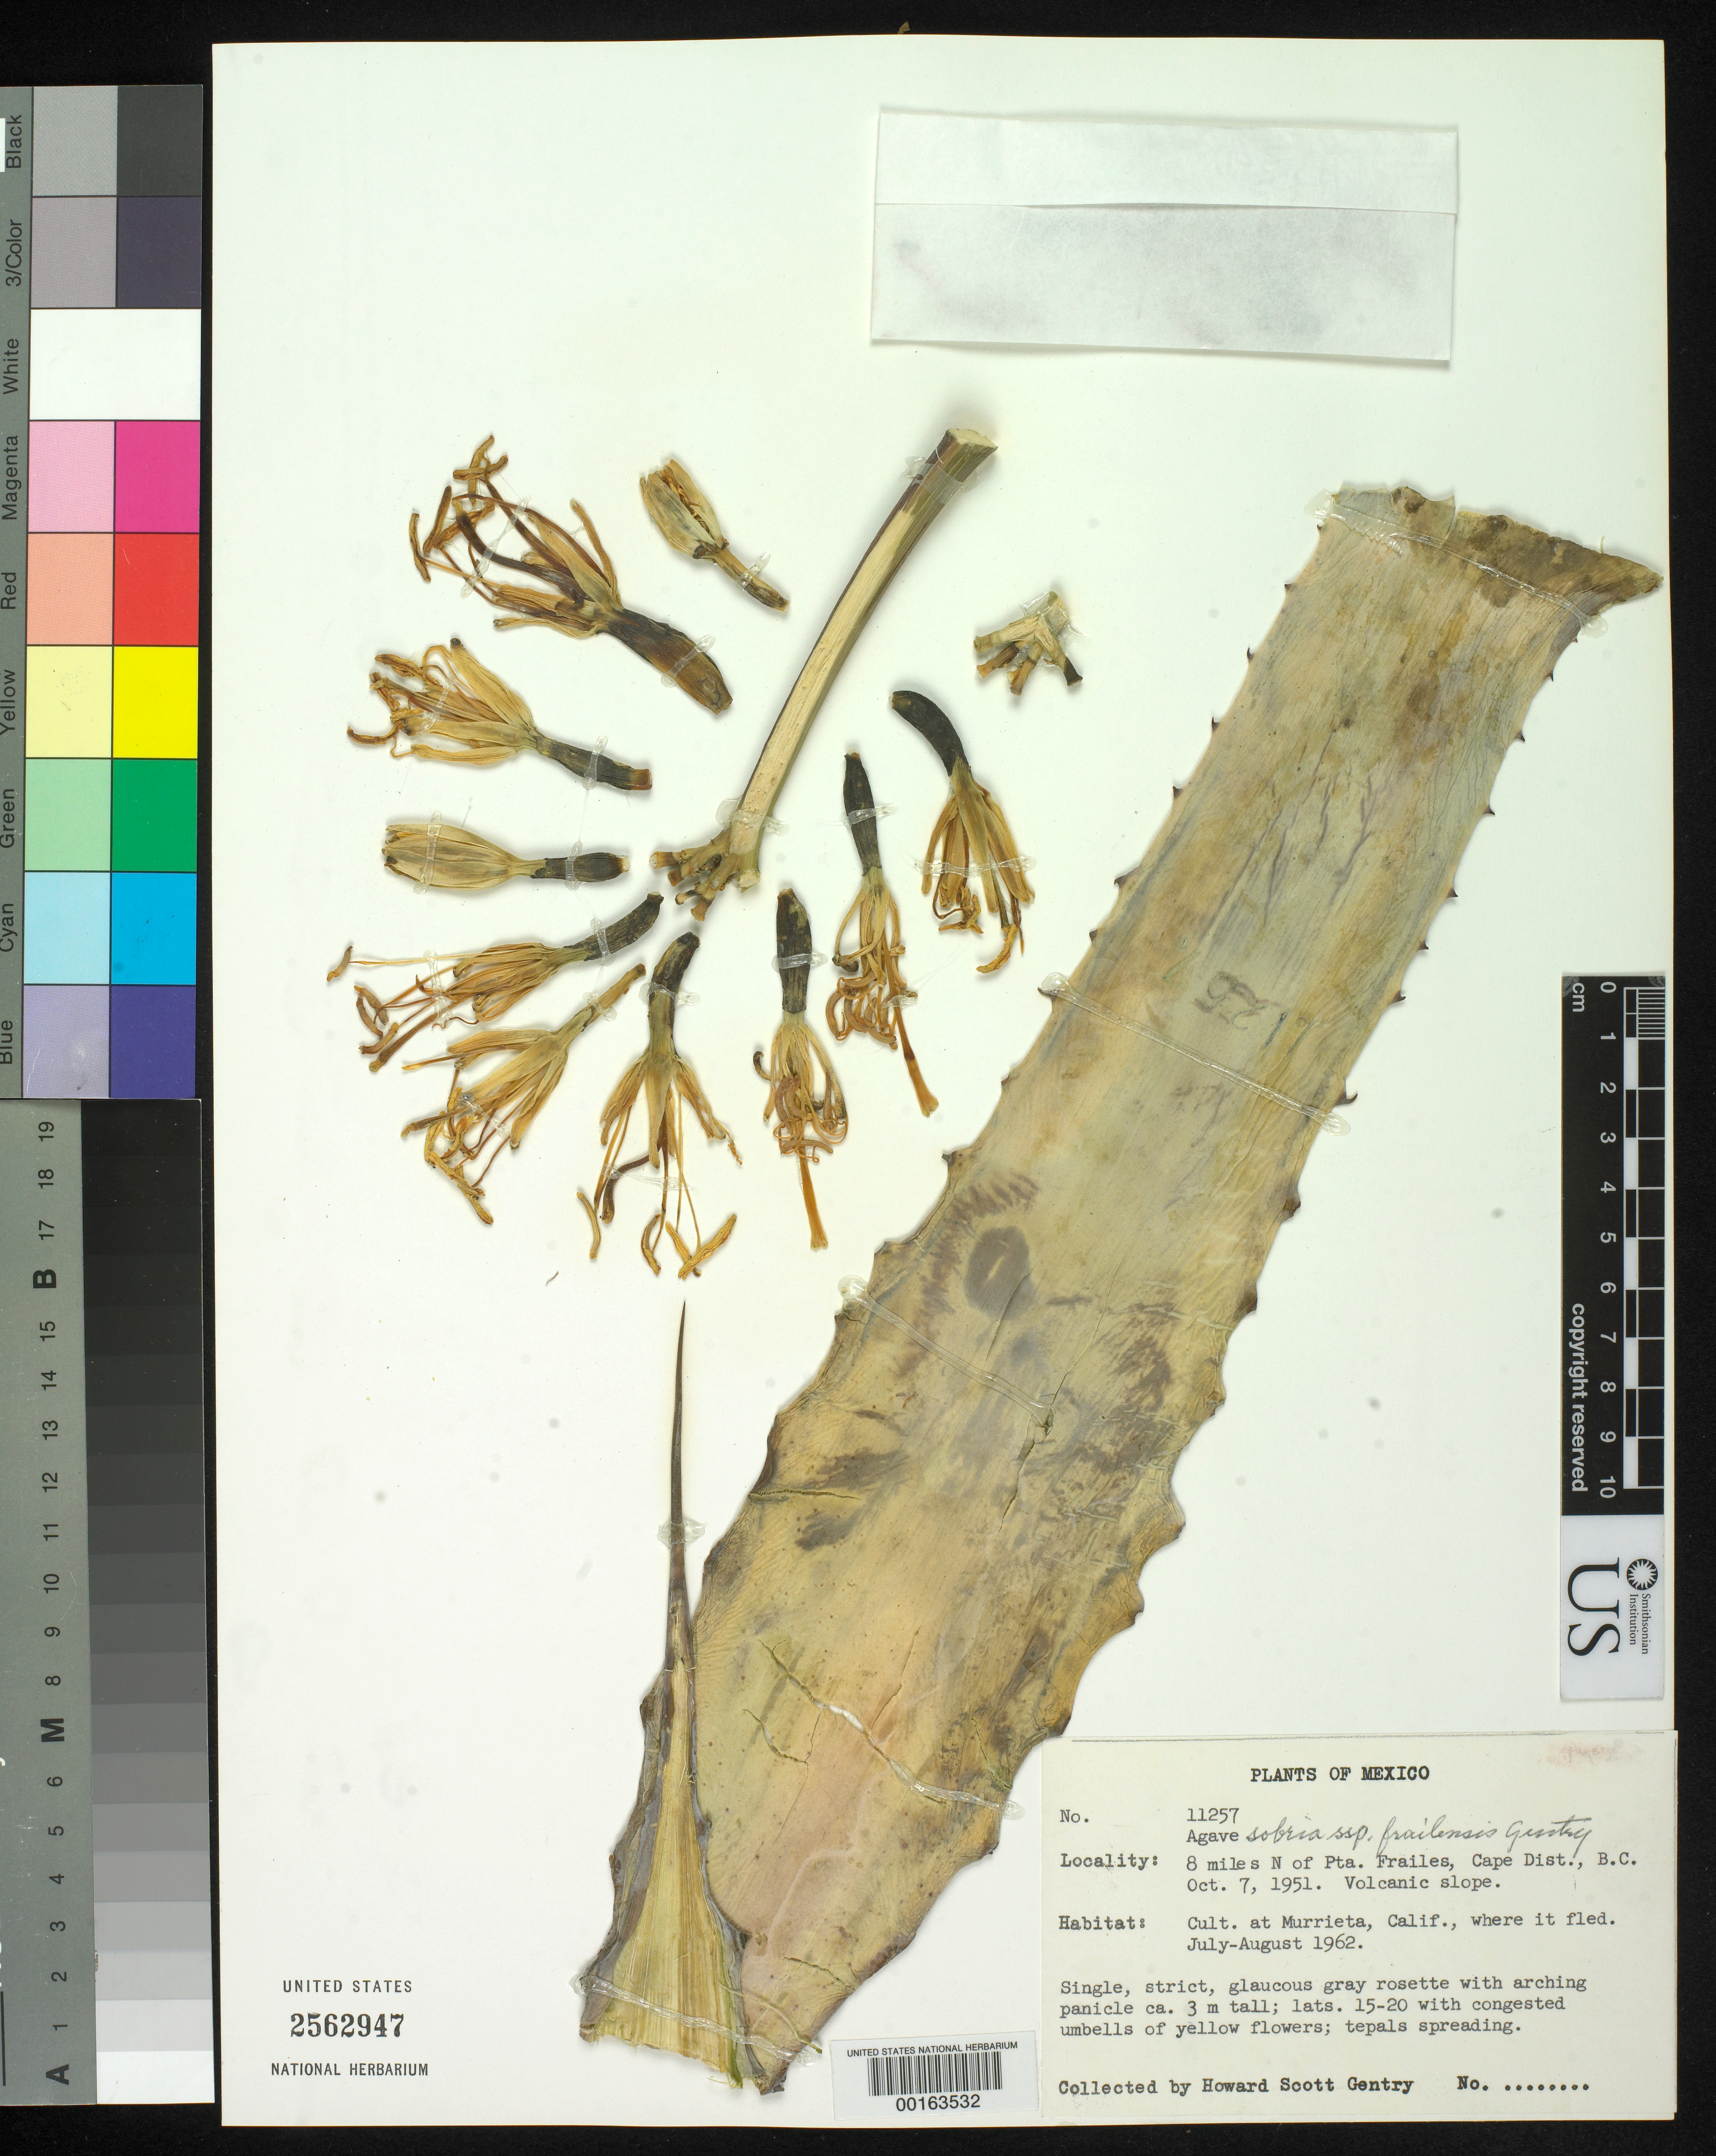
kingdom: Plantae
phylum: Tracheophyta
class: Liliopsida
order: Asparagales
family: Asparagaceae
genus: Agave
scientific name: Agave sobria subsp. frailensis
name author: Gentry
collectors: H. S. Gentry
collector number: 11257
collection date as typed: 07 Oct 1951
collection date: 1951-10-07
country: Mexico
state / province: Baja California Sur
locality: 8 mi N of Pta Frailes, Cape District; volcanic slope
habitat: Cultivated at murrieta, ca. where it fled jul-aug 1962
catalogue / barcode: US 2562947